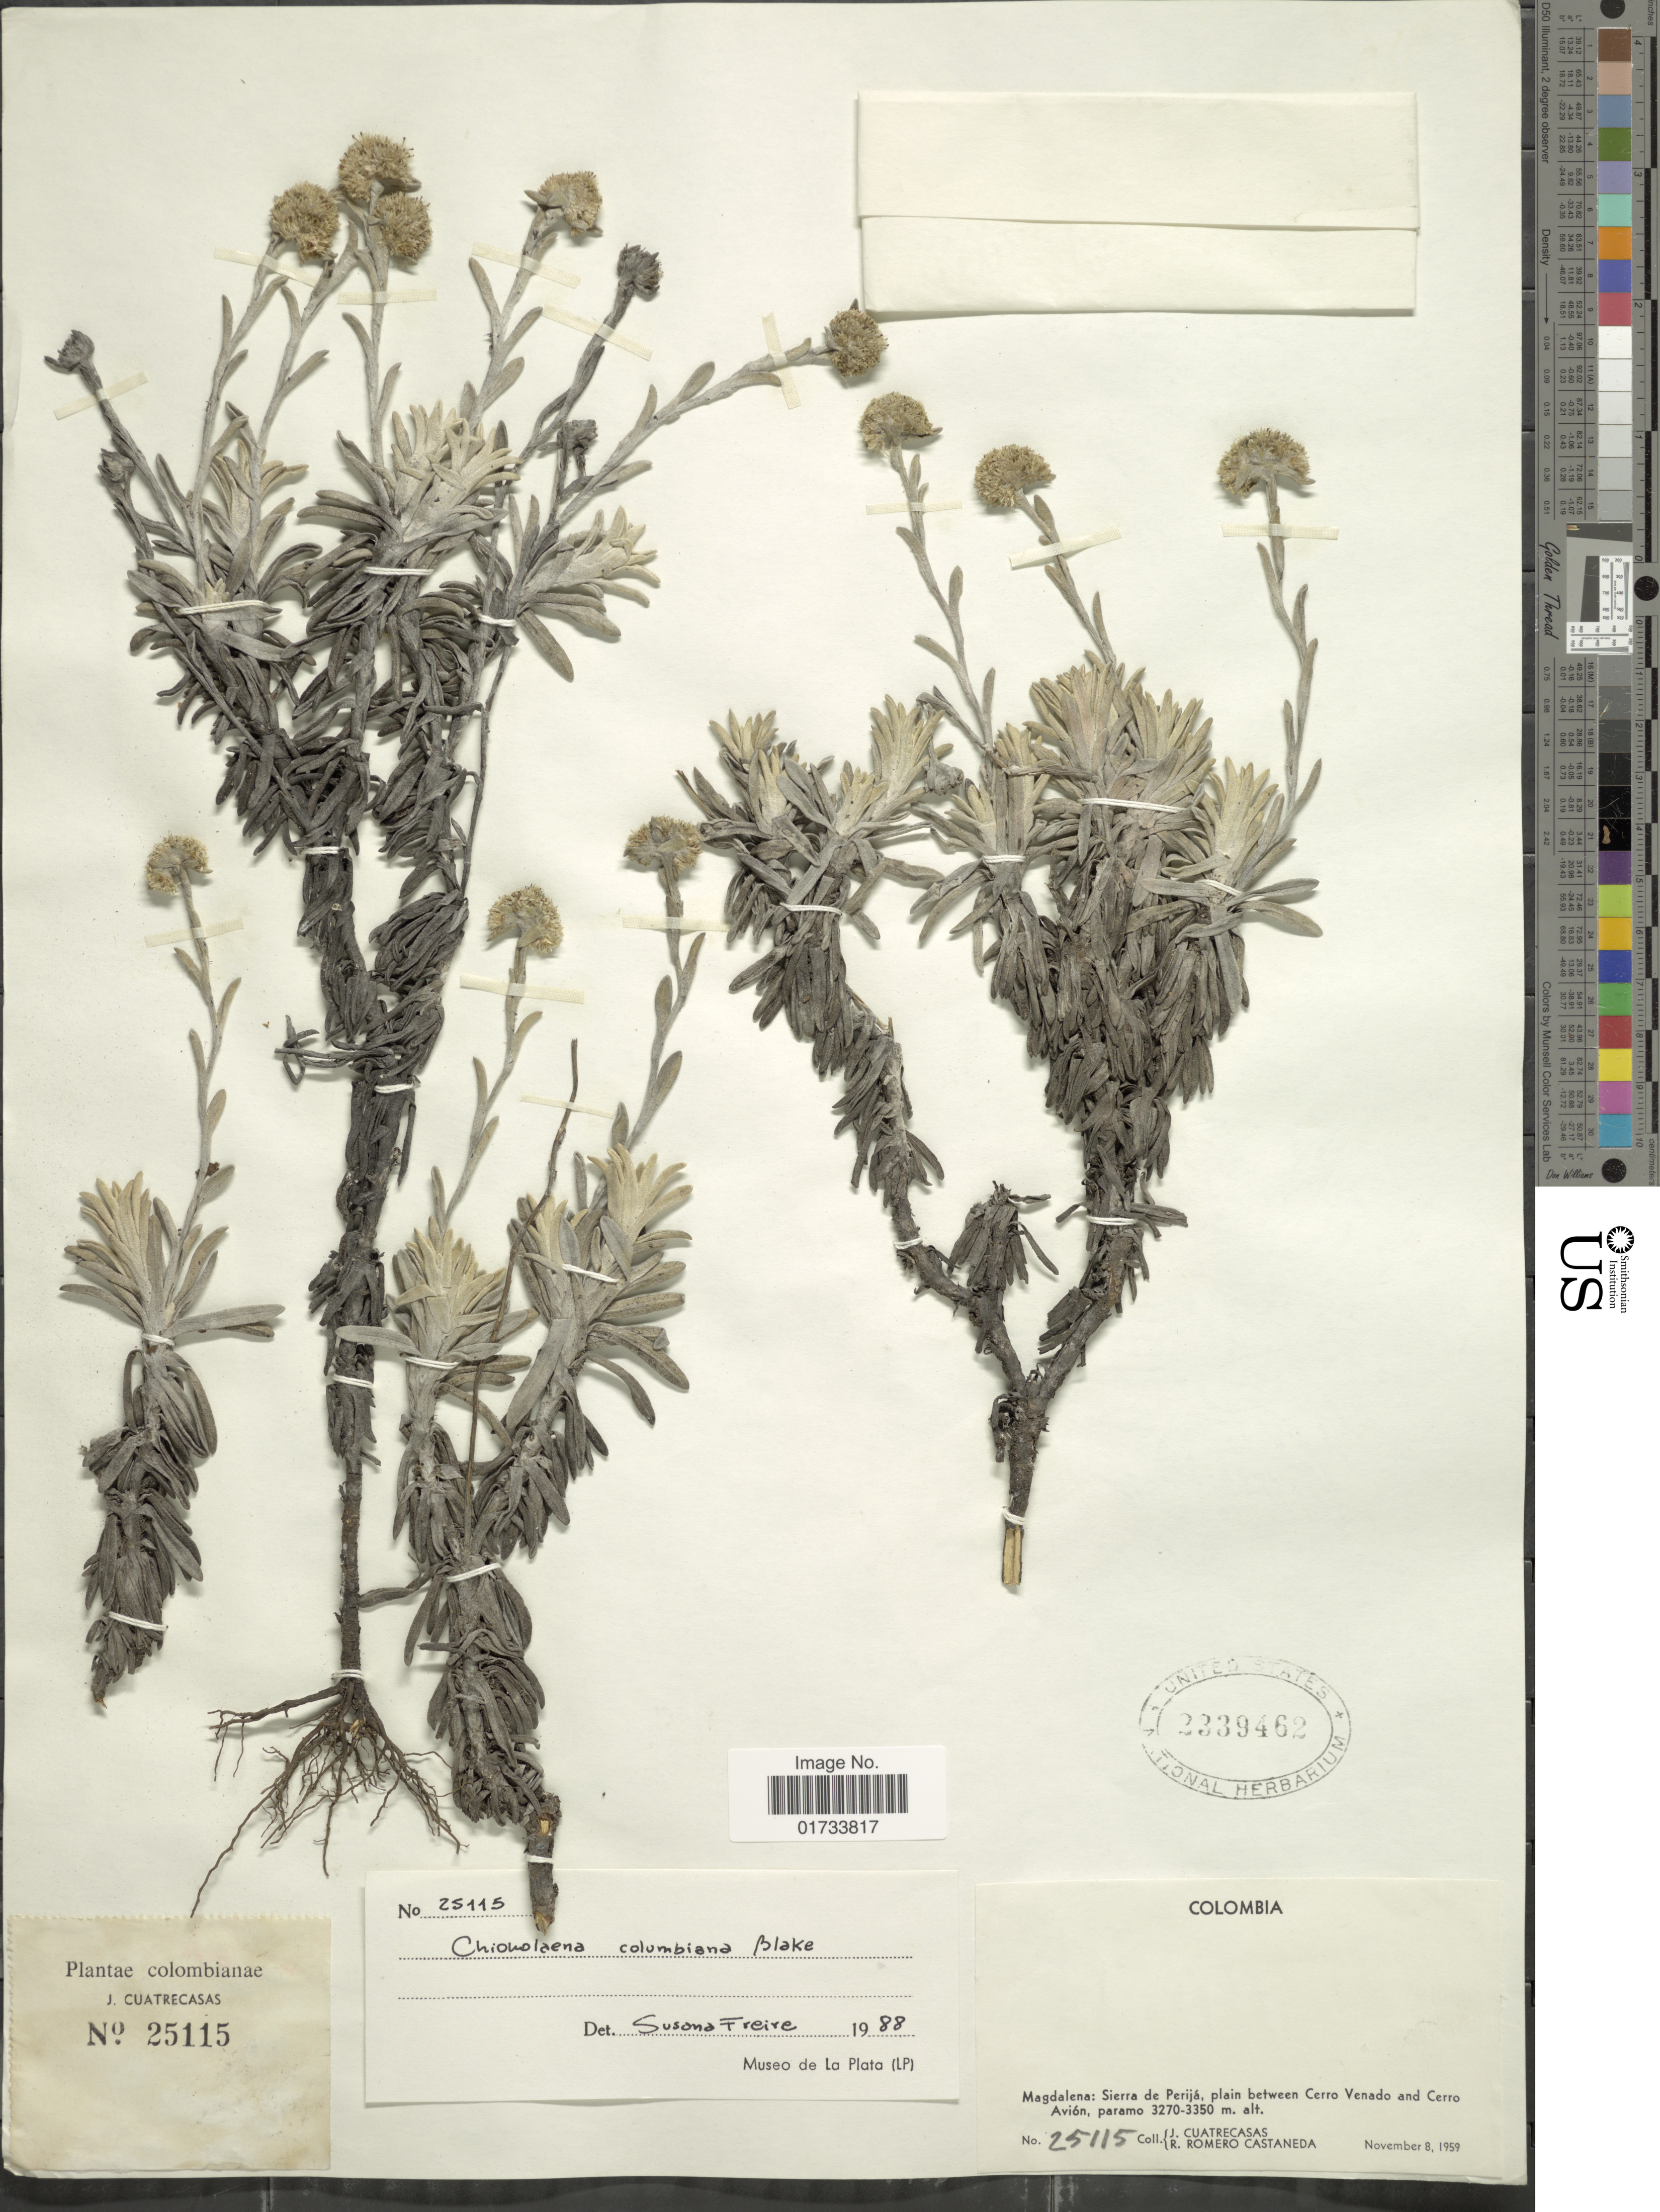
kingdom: Plantae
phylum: Tracheophyta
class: Magnoliopsida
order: Asterales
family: Asteraceae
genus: Gnaphaliothamnus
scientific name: Gnaphaliothamnus perijensis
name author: G.L. Nesom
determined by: Nesom, Guy L.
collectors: J. Cuatrecasas & R. Romero Castañeda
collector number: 25115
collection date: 1959-11-08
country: Colombia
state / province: Magdalena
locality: Sierra de Perijá, plain between Cerro Venado and Cerro Avión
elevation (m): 3270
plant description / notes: this is a HOLOTYPE filed in main collection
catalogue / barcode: US 2339462